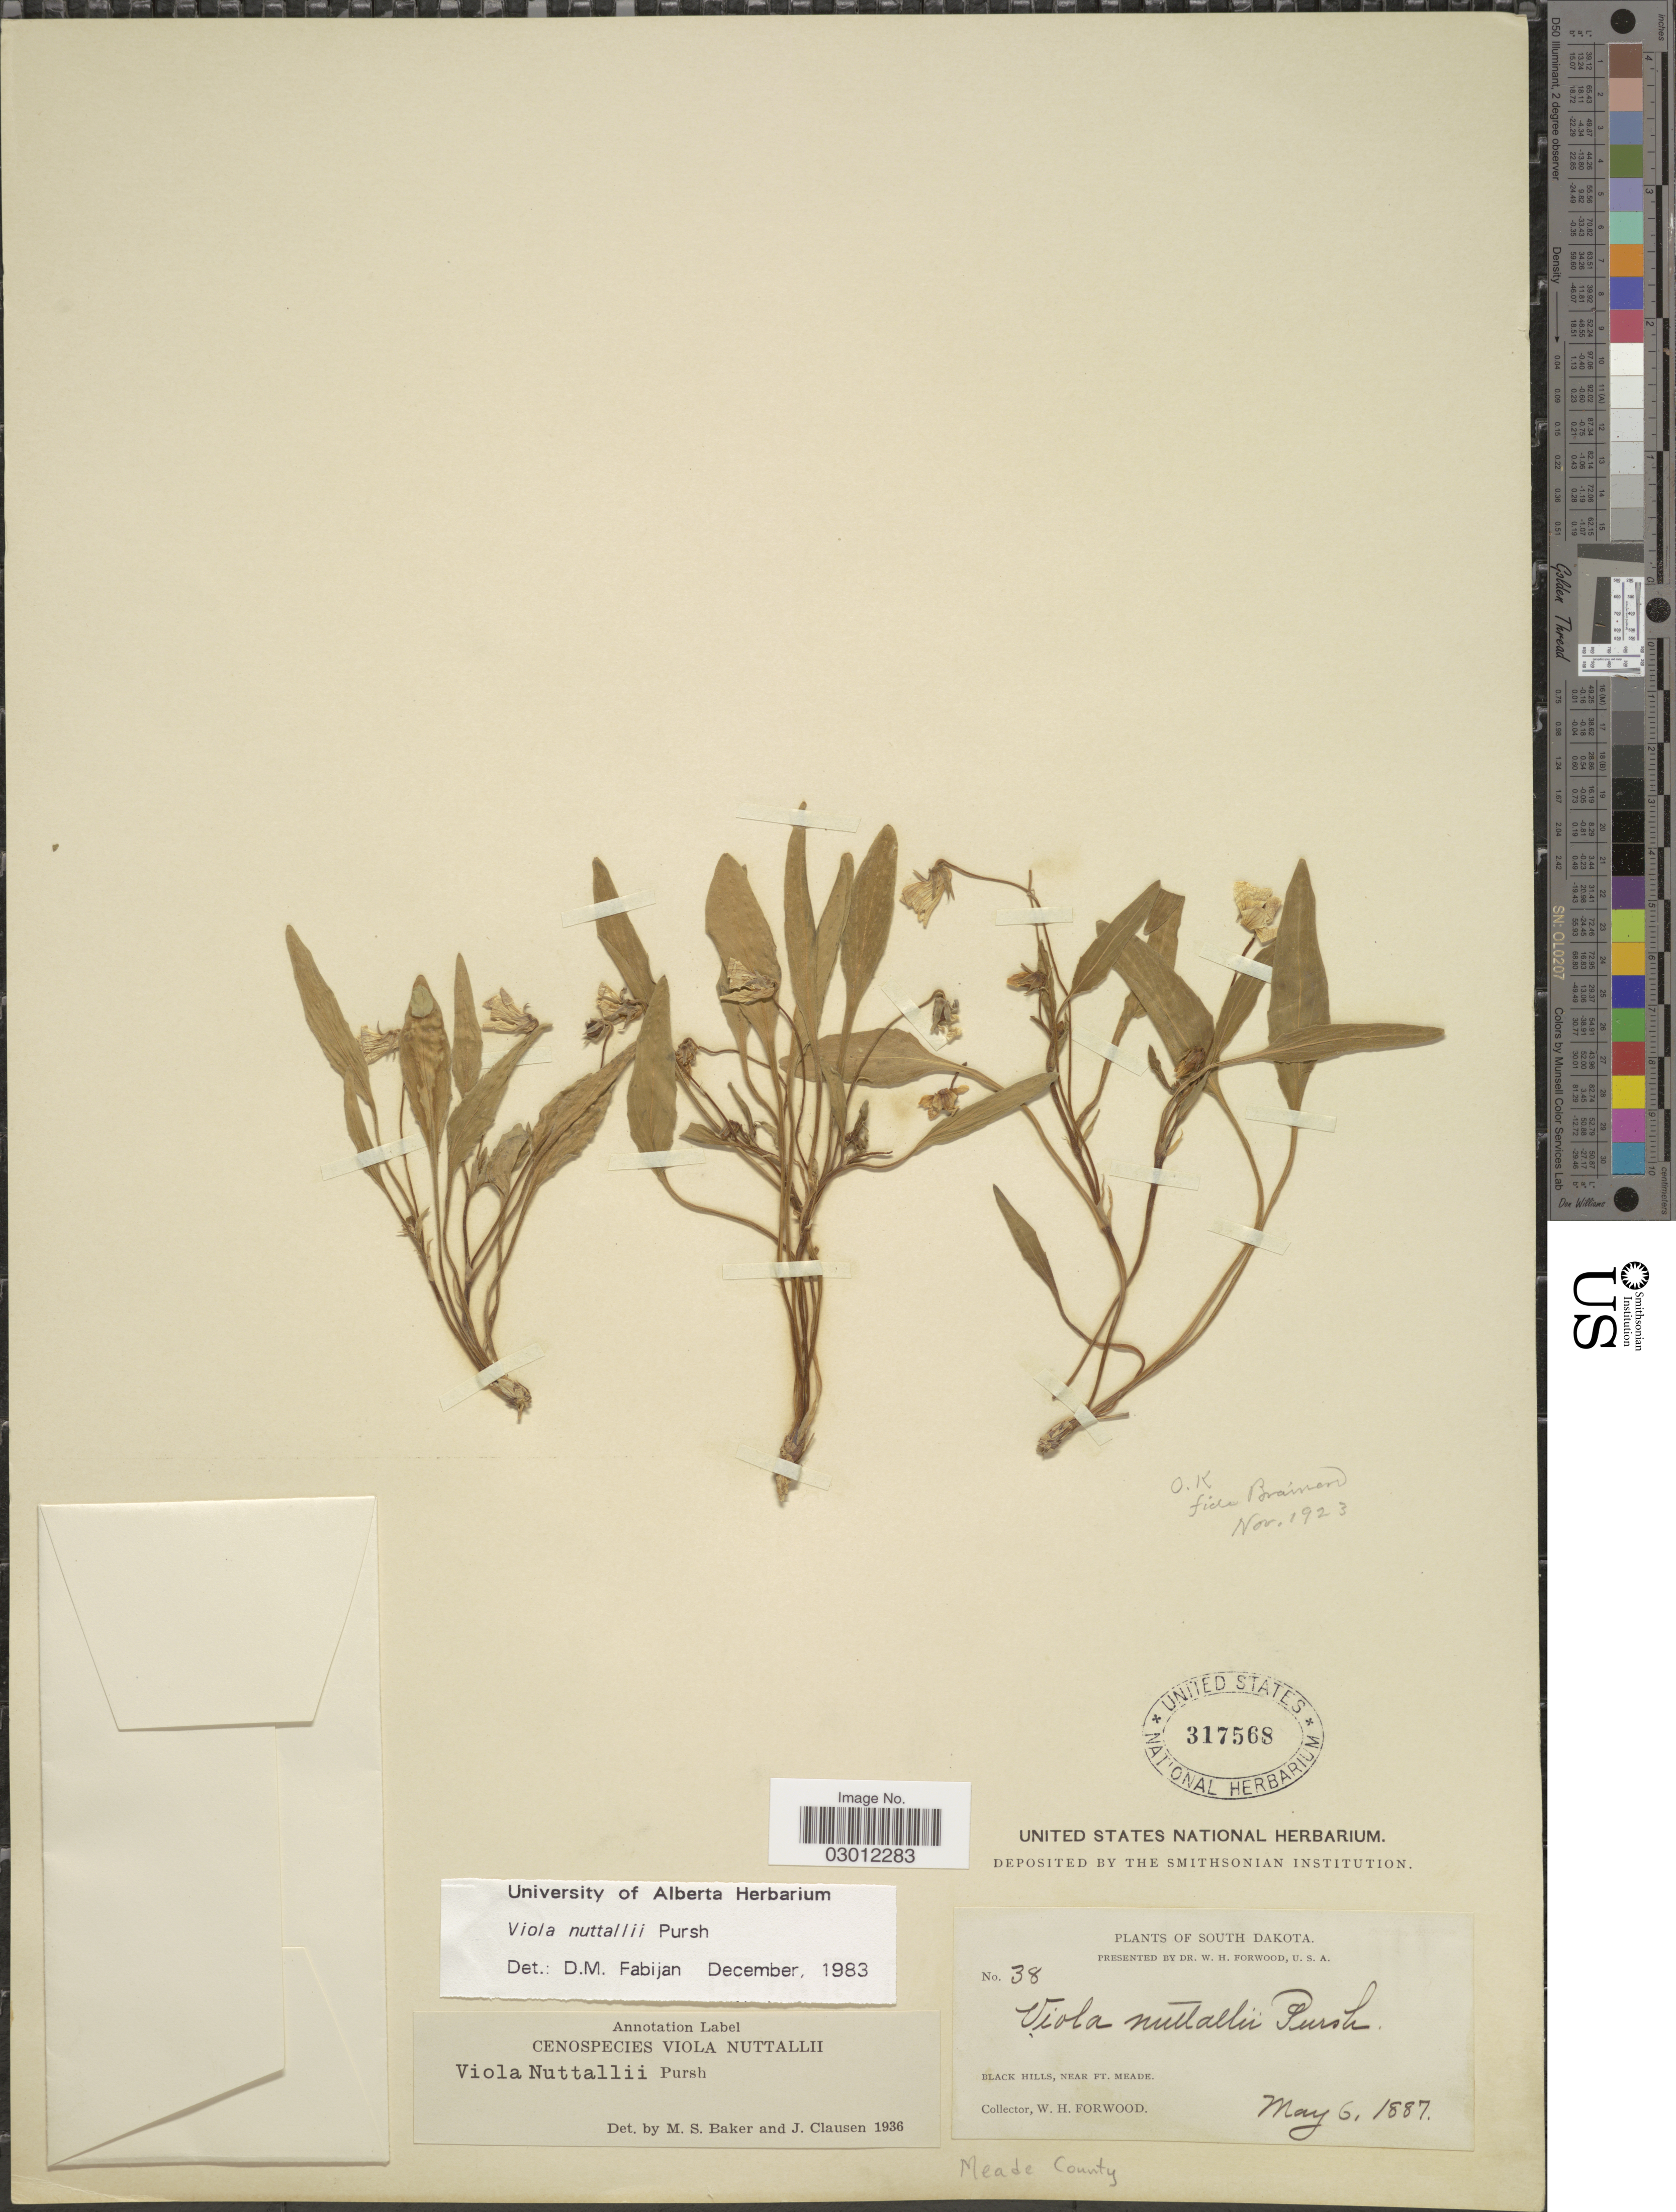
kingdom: Plantae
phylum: Tracheophyta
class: Magnoliopsida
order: Malpighiales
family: Violaceae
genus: Viola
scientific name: Viola nuttallii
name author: Pursh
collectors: W. Forwood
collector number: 38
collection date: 1887-05-06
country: United States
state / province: South Dakota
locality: Balck Hills, near Ft. Meade. Meade County.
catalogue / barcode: US 317568